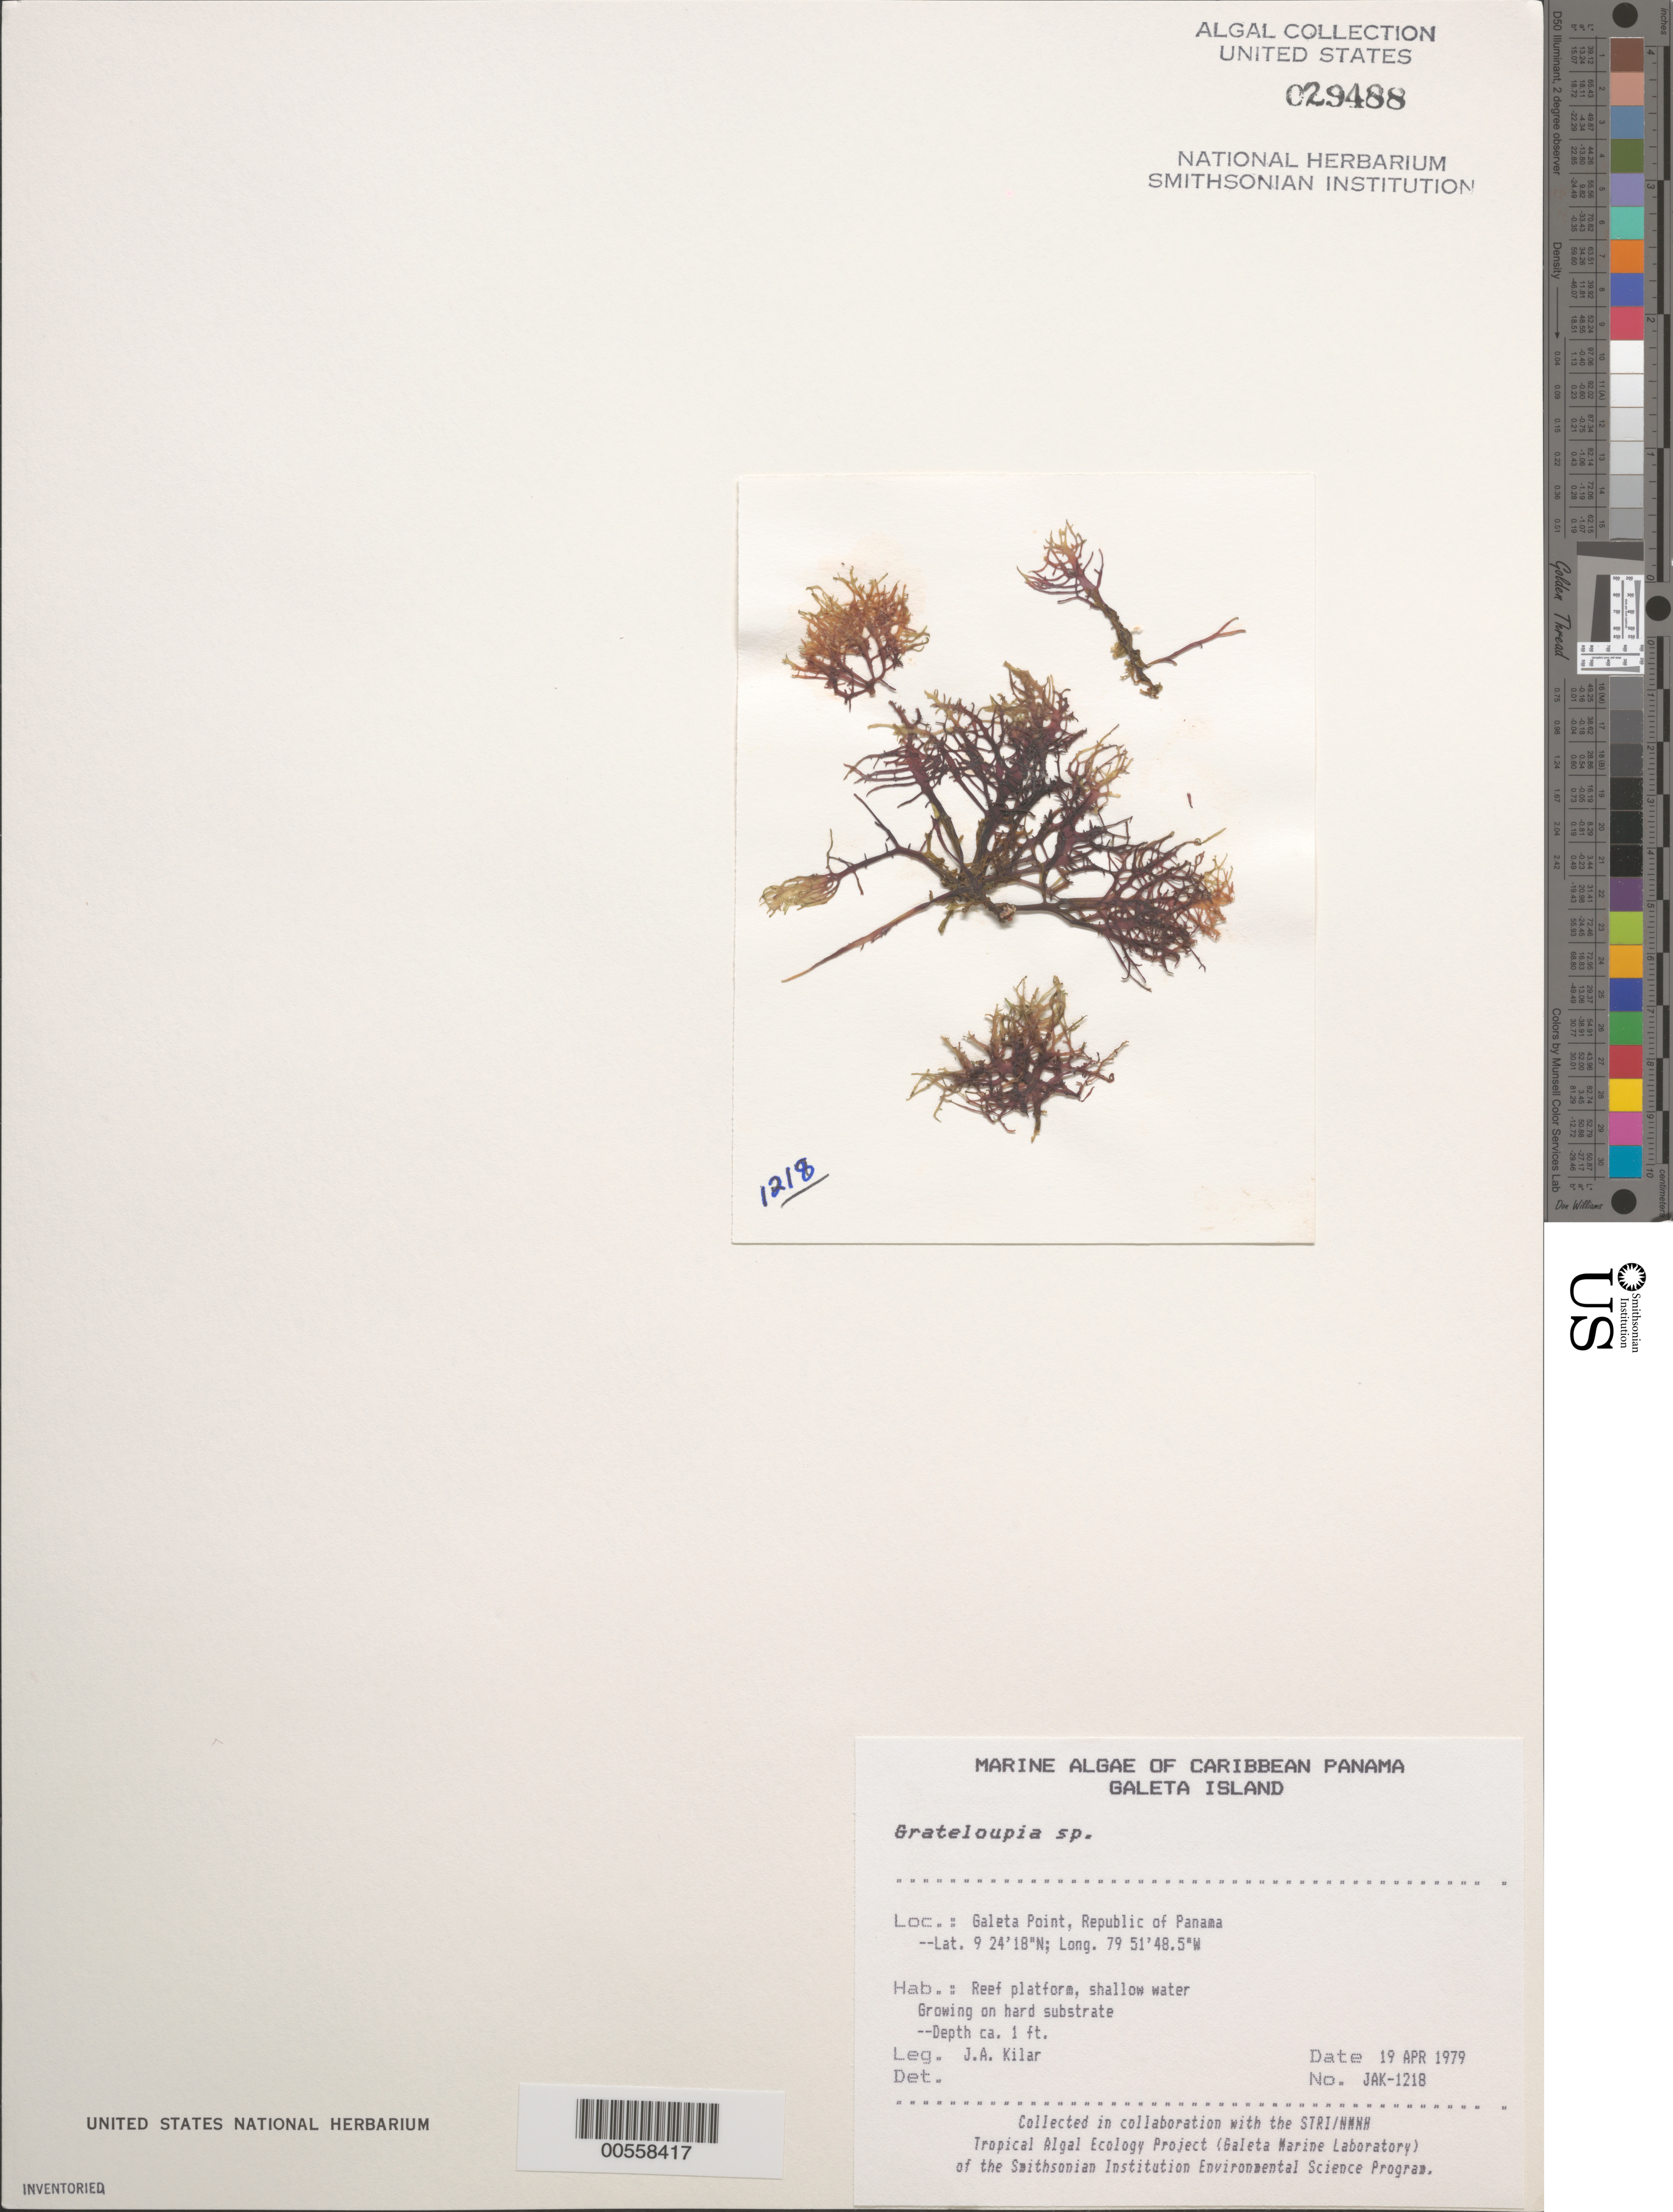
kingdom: Plantae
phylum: Rhodophyta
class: Florideophyceae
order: Halymeniales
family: Halymeniaceae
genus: Grateloupia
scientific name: Grateloupia sp.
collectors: J. A. Kilar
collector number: JAK-1218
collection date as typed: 19 Apr 1979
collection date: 1979-04-19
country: Panama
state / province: Colón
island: Galeta Island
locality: Galeta Point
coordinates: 9 24' 18" N, 79 51' 48.5" W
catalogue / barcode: US 29488